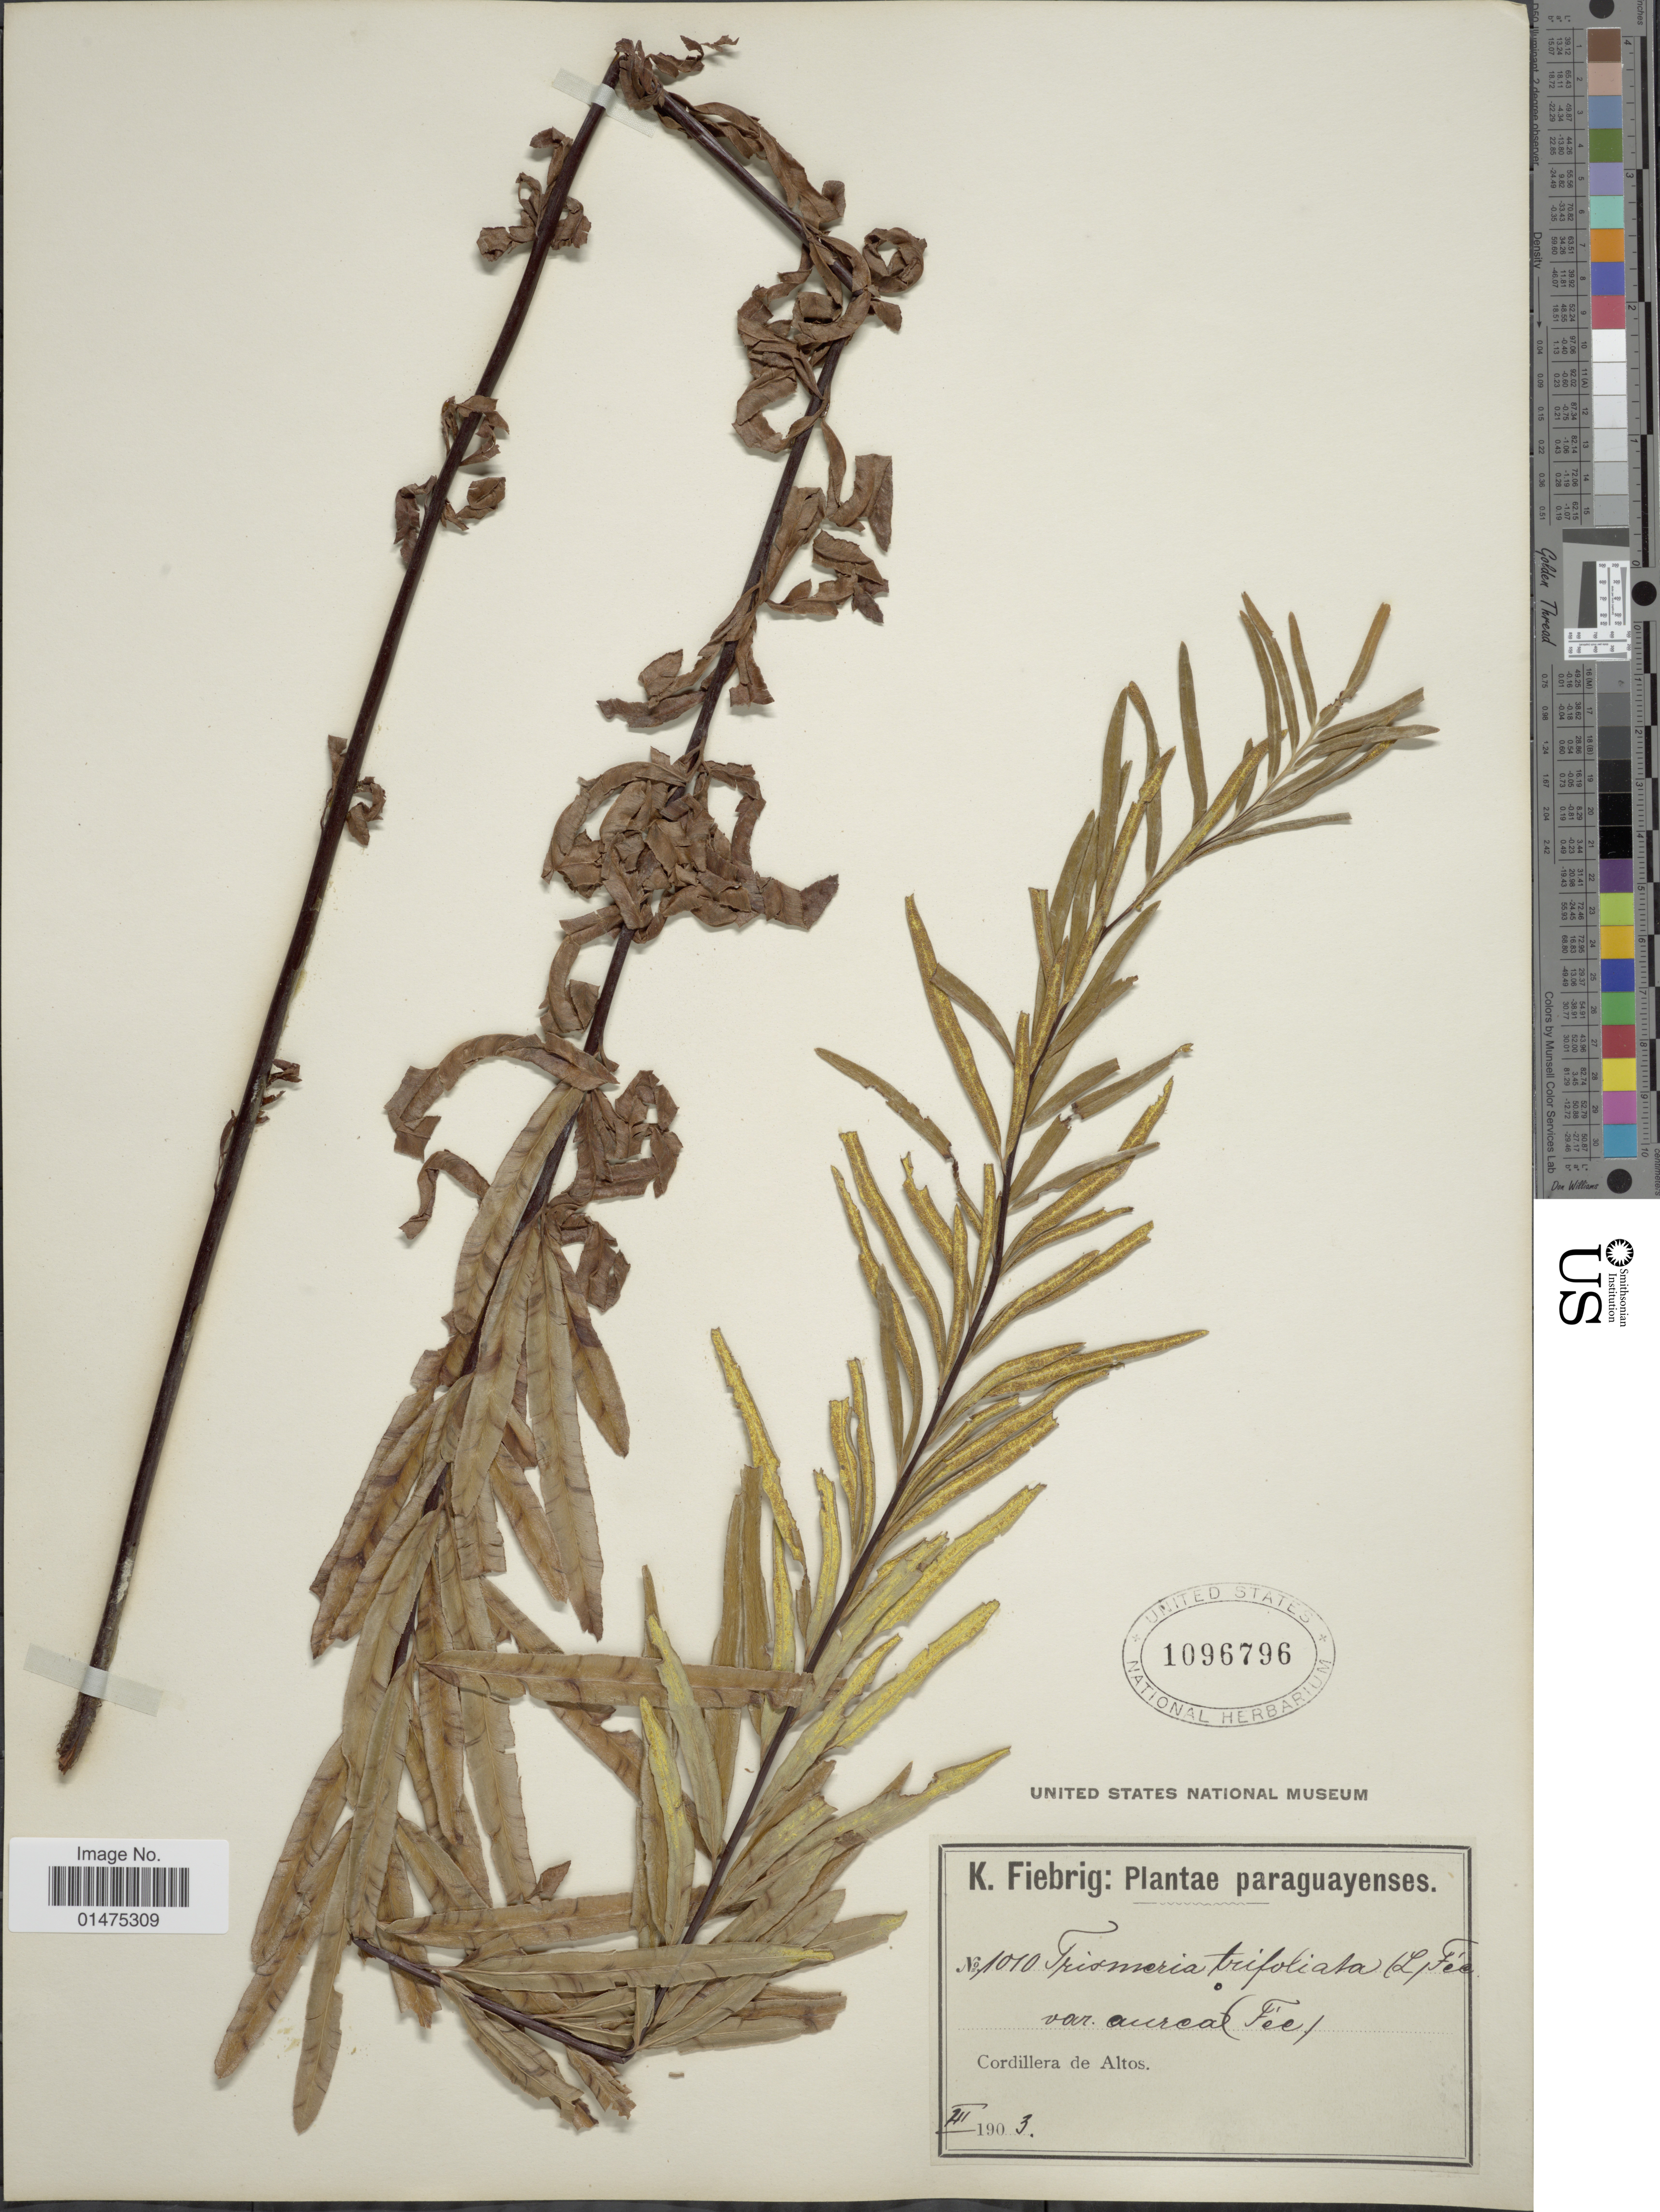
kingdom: Plantae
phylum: Tracheophyta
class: Polypodiopsida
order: Polypodiales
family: Pteridaceae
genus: Pityrogramma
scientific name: Pityrogramma trifoliata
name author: (L.) R.M. Tryon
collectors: K. Kiebrig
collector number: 1010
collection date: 1903-03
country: Paraguay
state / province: Cordillera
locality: Cordillera de Altos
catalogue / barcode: US 1096796